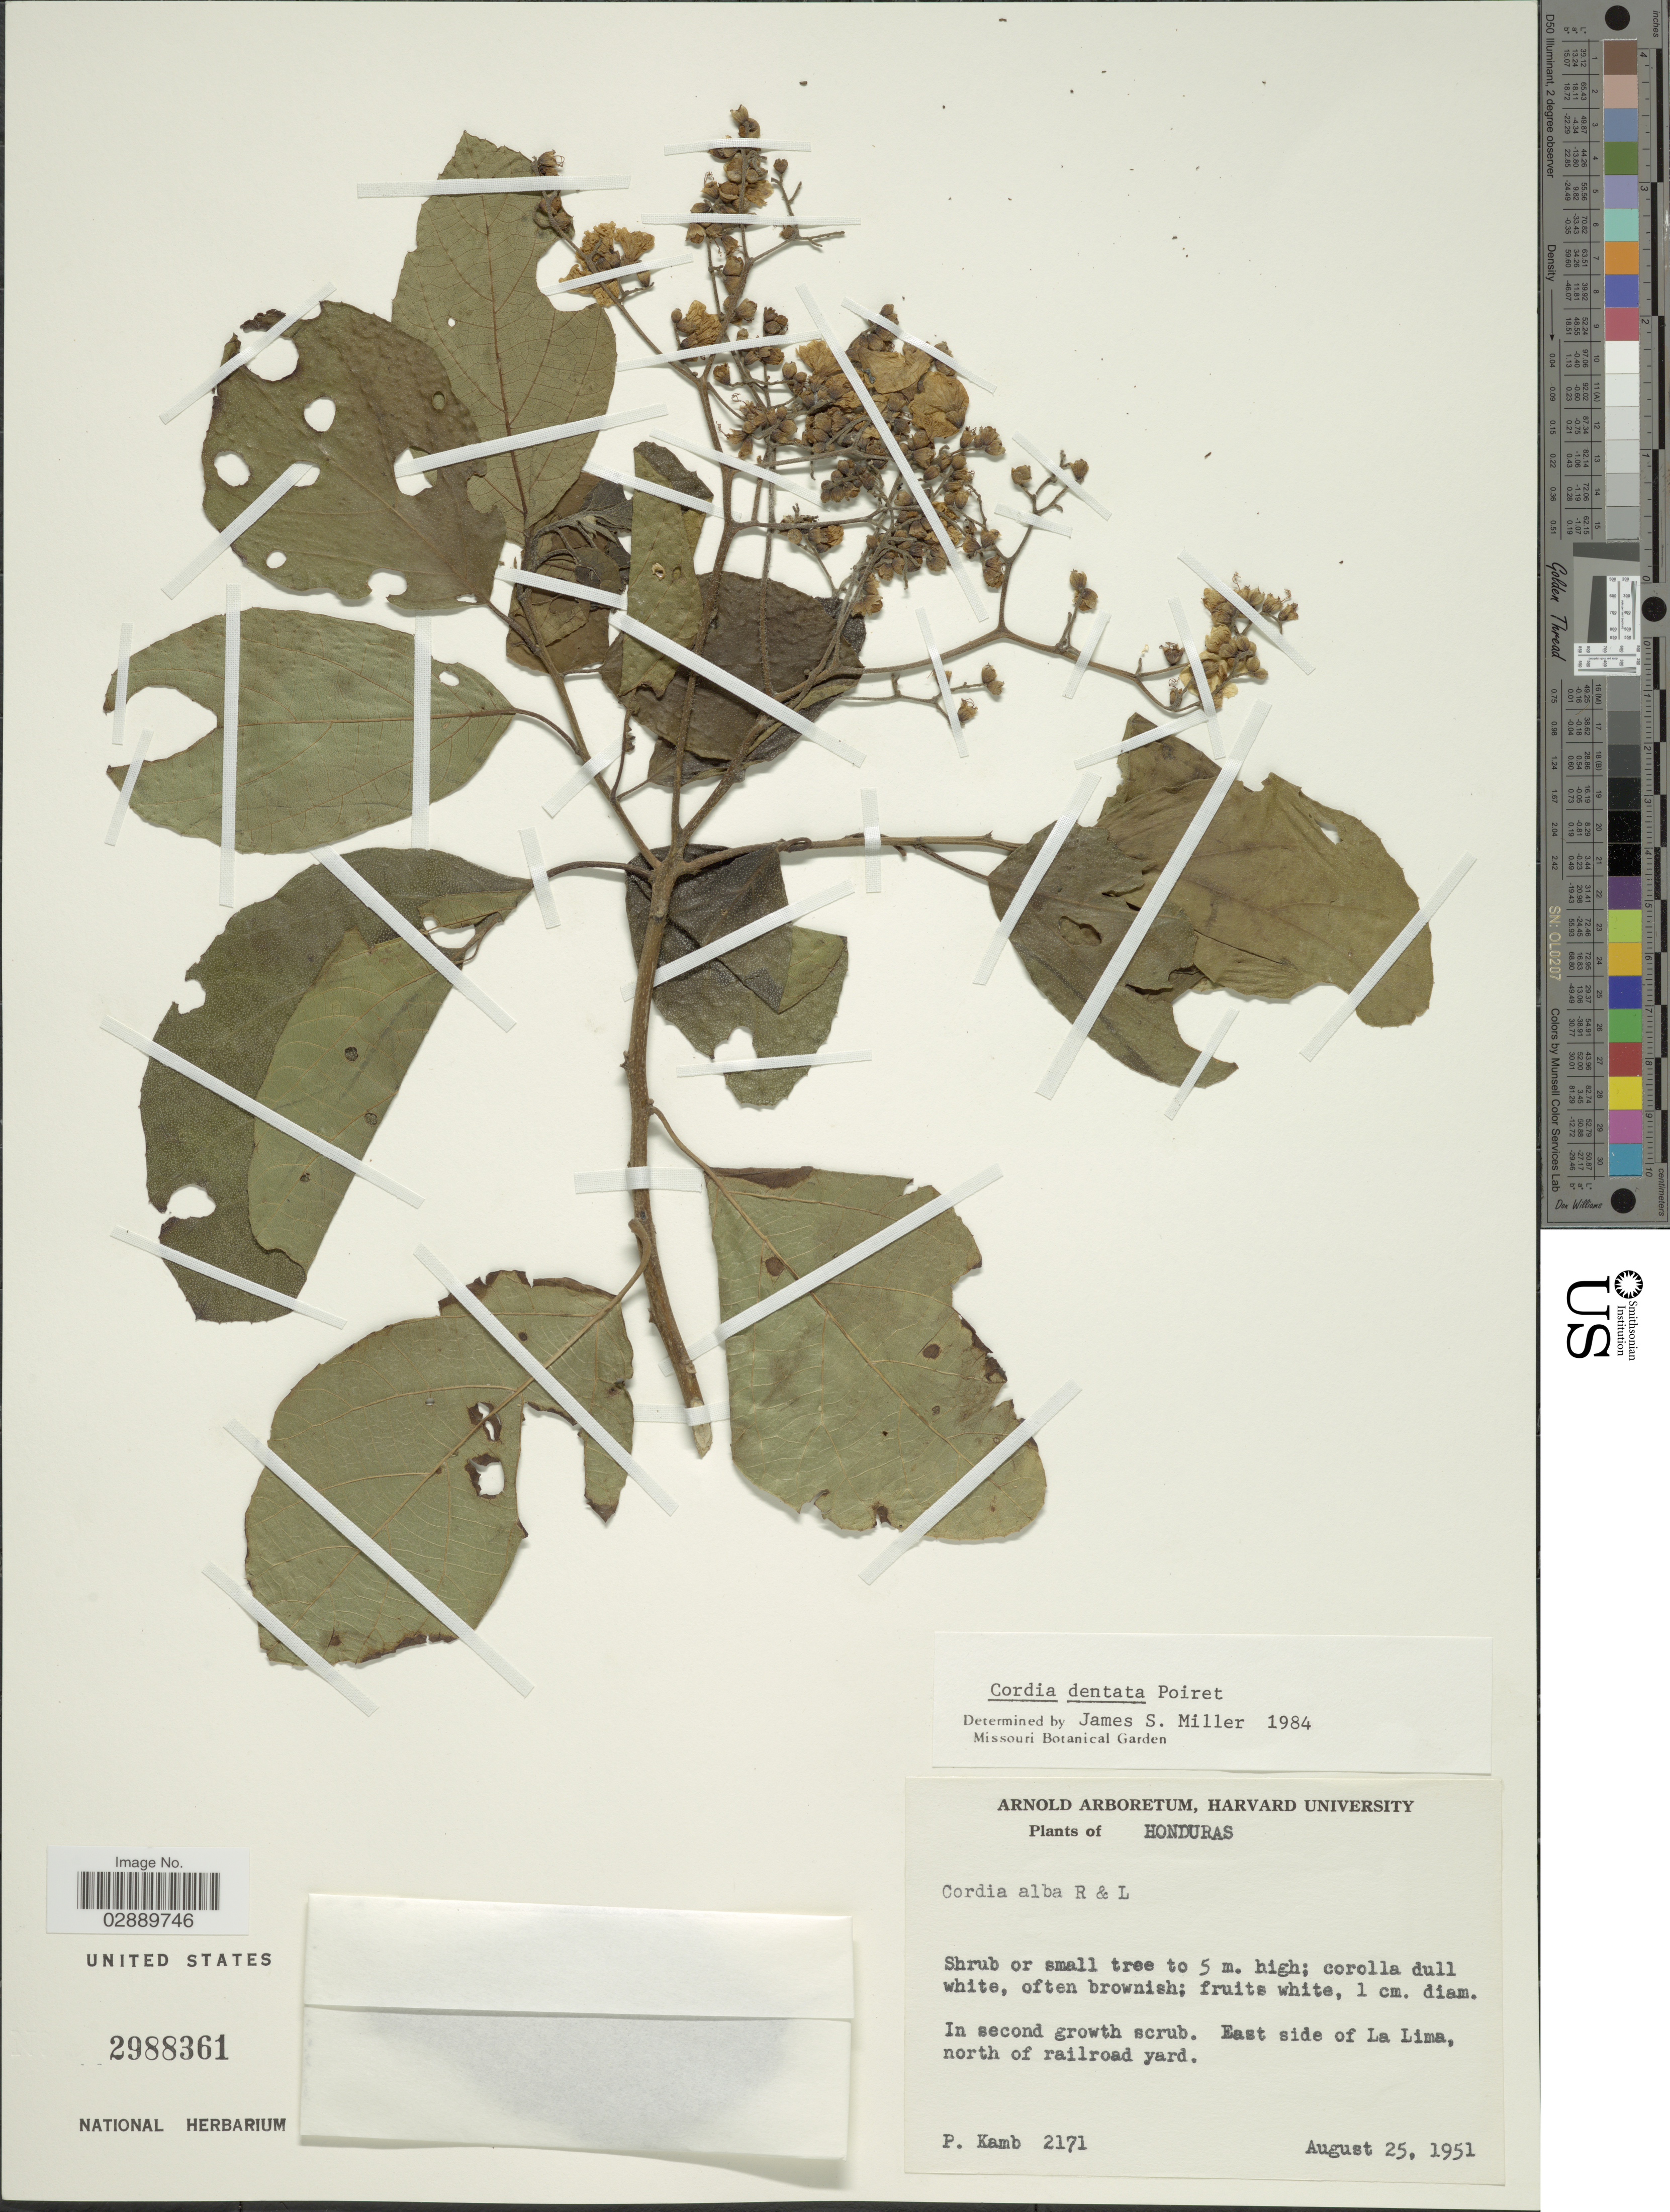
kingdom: Plantae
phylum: Tracheophyta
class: Magnoliopsida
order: Boraginales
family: Cordiaceae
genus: Cordia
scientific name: Cordia dentata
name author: Poir.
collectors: P. Kamb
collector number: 2171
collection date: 1951-08-25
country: Honduras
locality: East side of La Lima, north of railroad yard.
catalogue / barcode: US 2988361